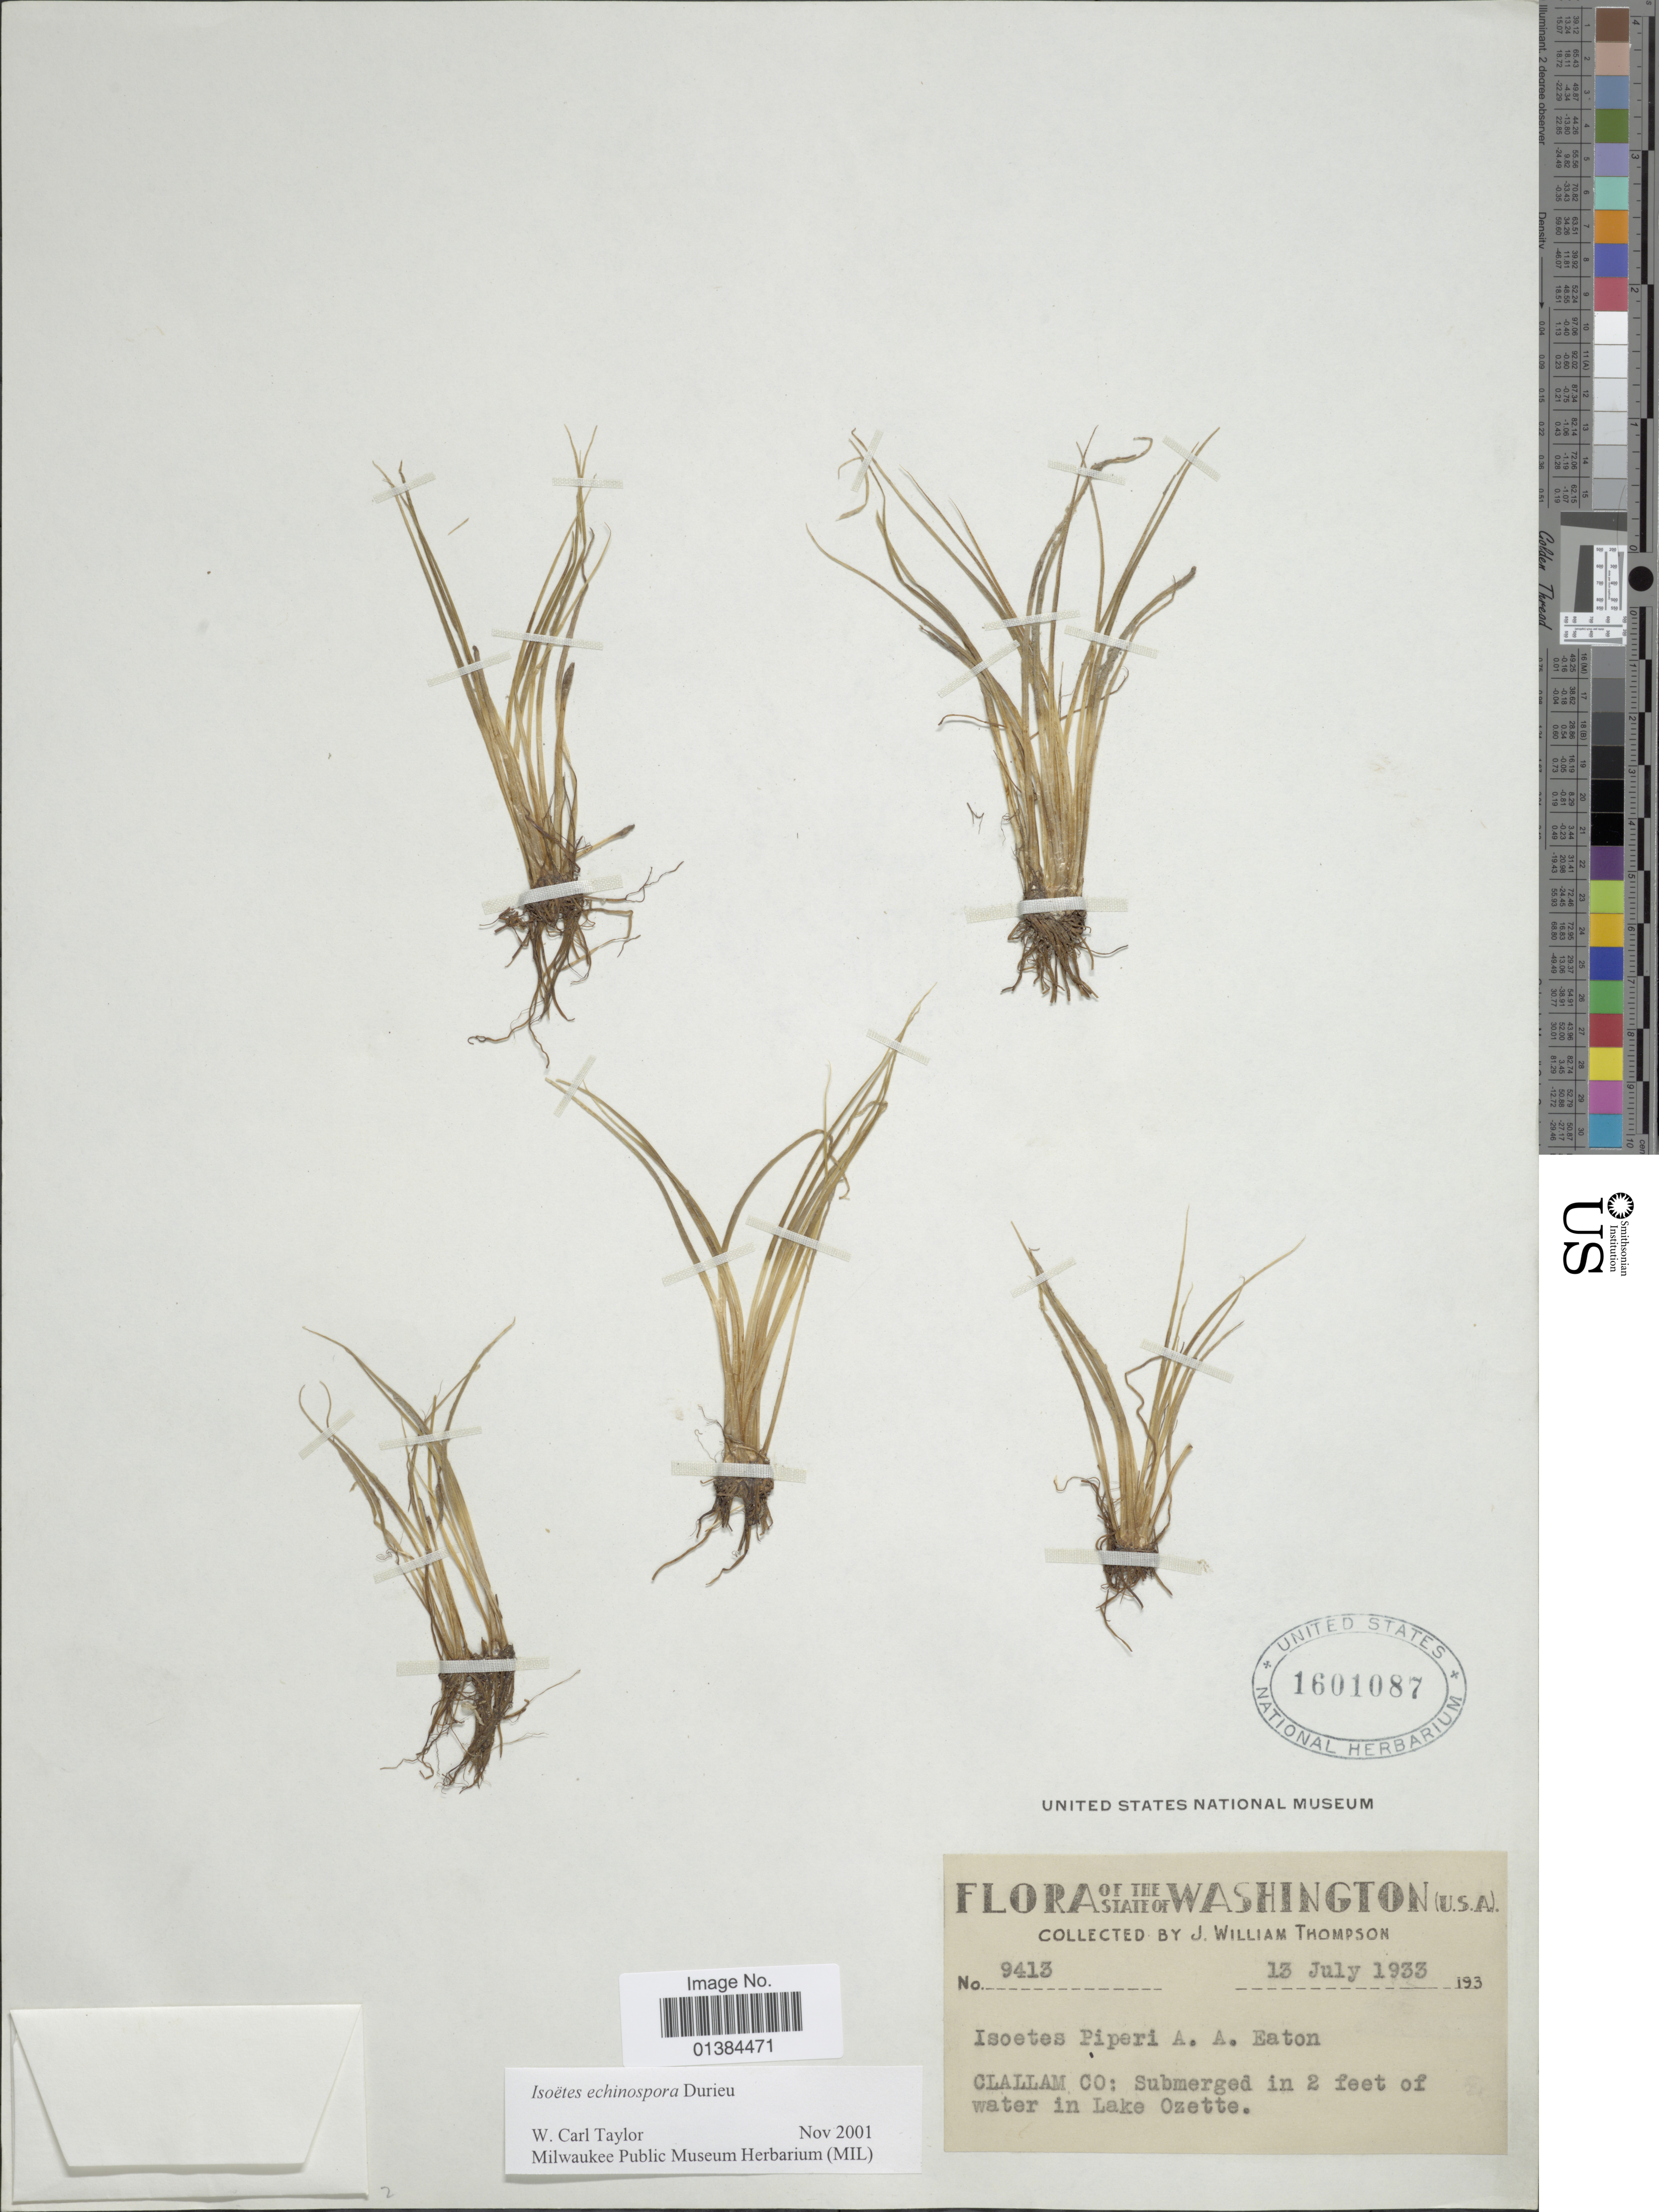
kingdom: Plantae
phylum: Tracheophyta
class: Lycopodiopsida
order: Isoetales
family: Isoetaceae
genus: Isoetes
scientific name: Isoetes echinospora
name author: Durieu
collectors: J. W. Thompson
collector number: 9413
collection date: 1933-07-13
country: United States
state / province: Washington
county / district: Clallam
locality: Clallam Co: Submerged om 2 feet of water in Lake Ozette.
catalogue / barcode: US 1601087